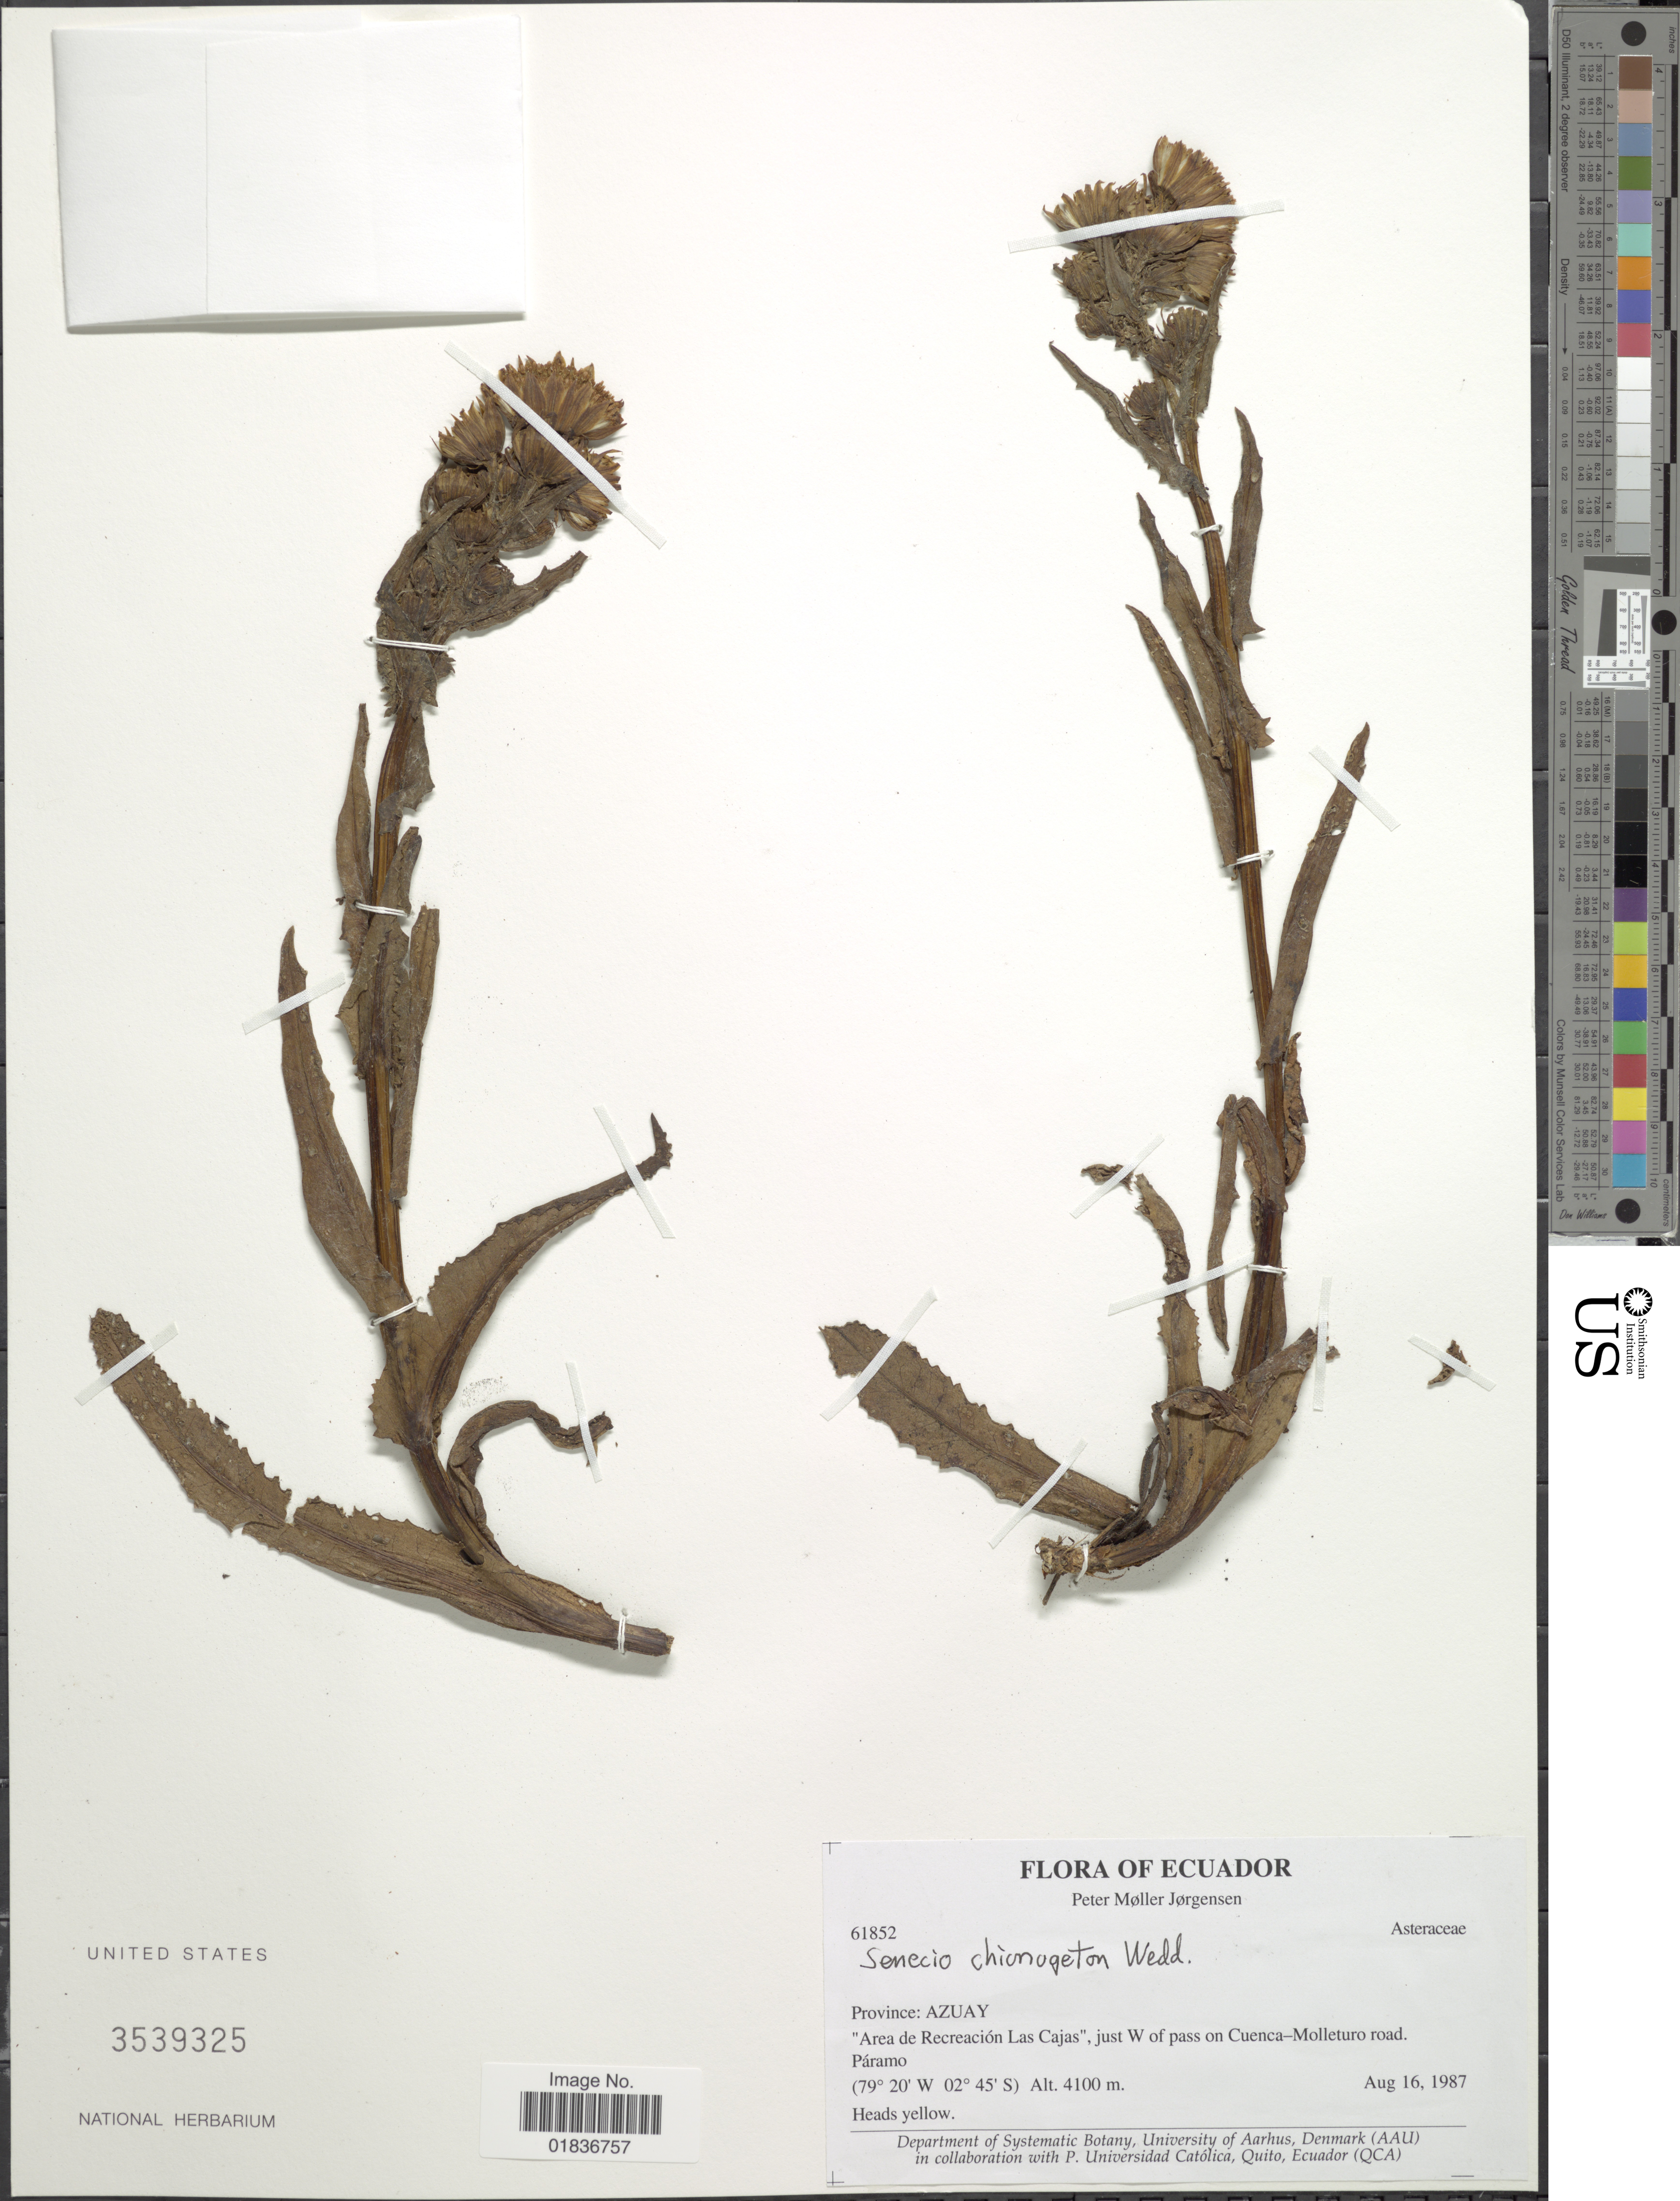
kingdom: Plantae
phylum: Tracheophyta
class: Magnoliopsida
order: Asterales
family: Asteraceae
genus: Senecio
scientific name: Senecio chionogeton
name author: Wedd.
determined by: Salomon, Luciana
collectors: P. M. Jørgensen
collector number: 61852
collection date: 1987-08-16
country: Ecuador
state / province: Azuay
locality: Province: Azuay. "Area de Recreacion Las Vajas", just W of pass on Cuenca-Molleturo road.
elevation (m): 4100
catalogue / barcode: US 3539325